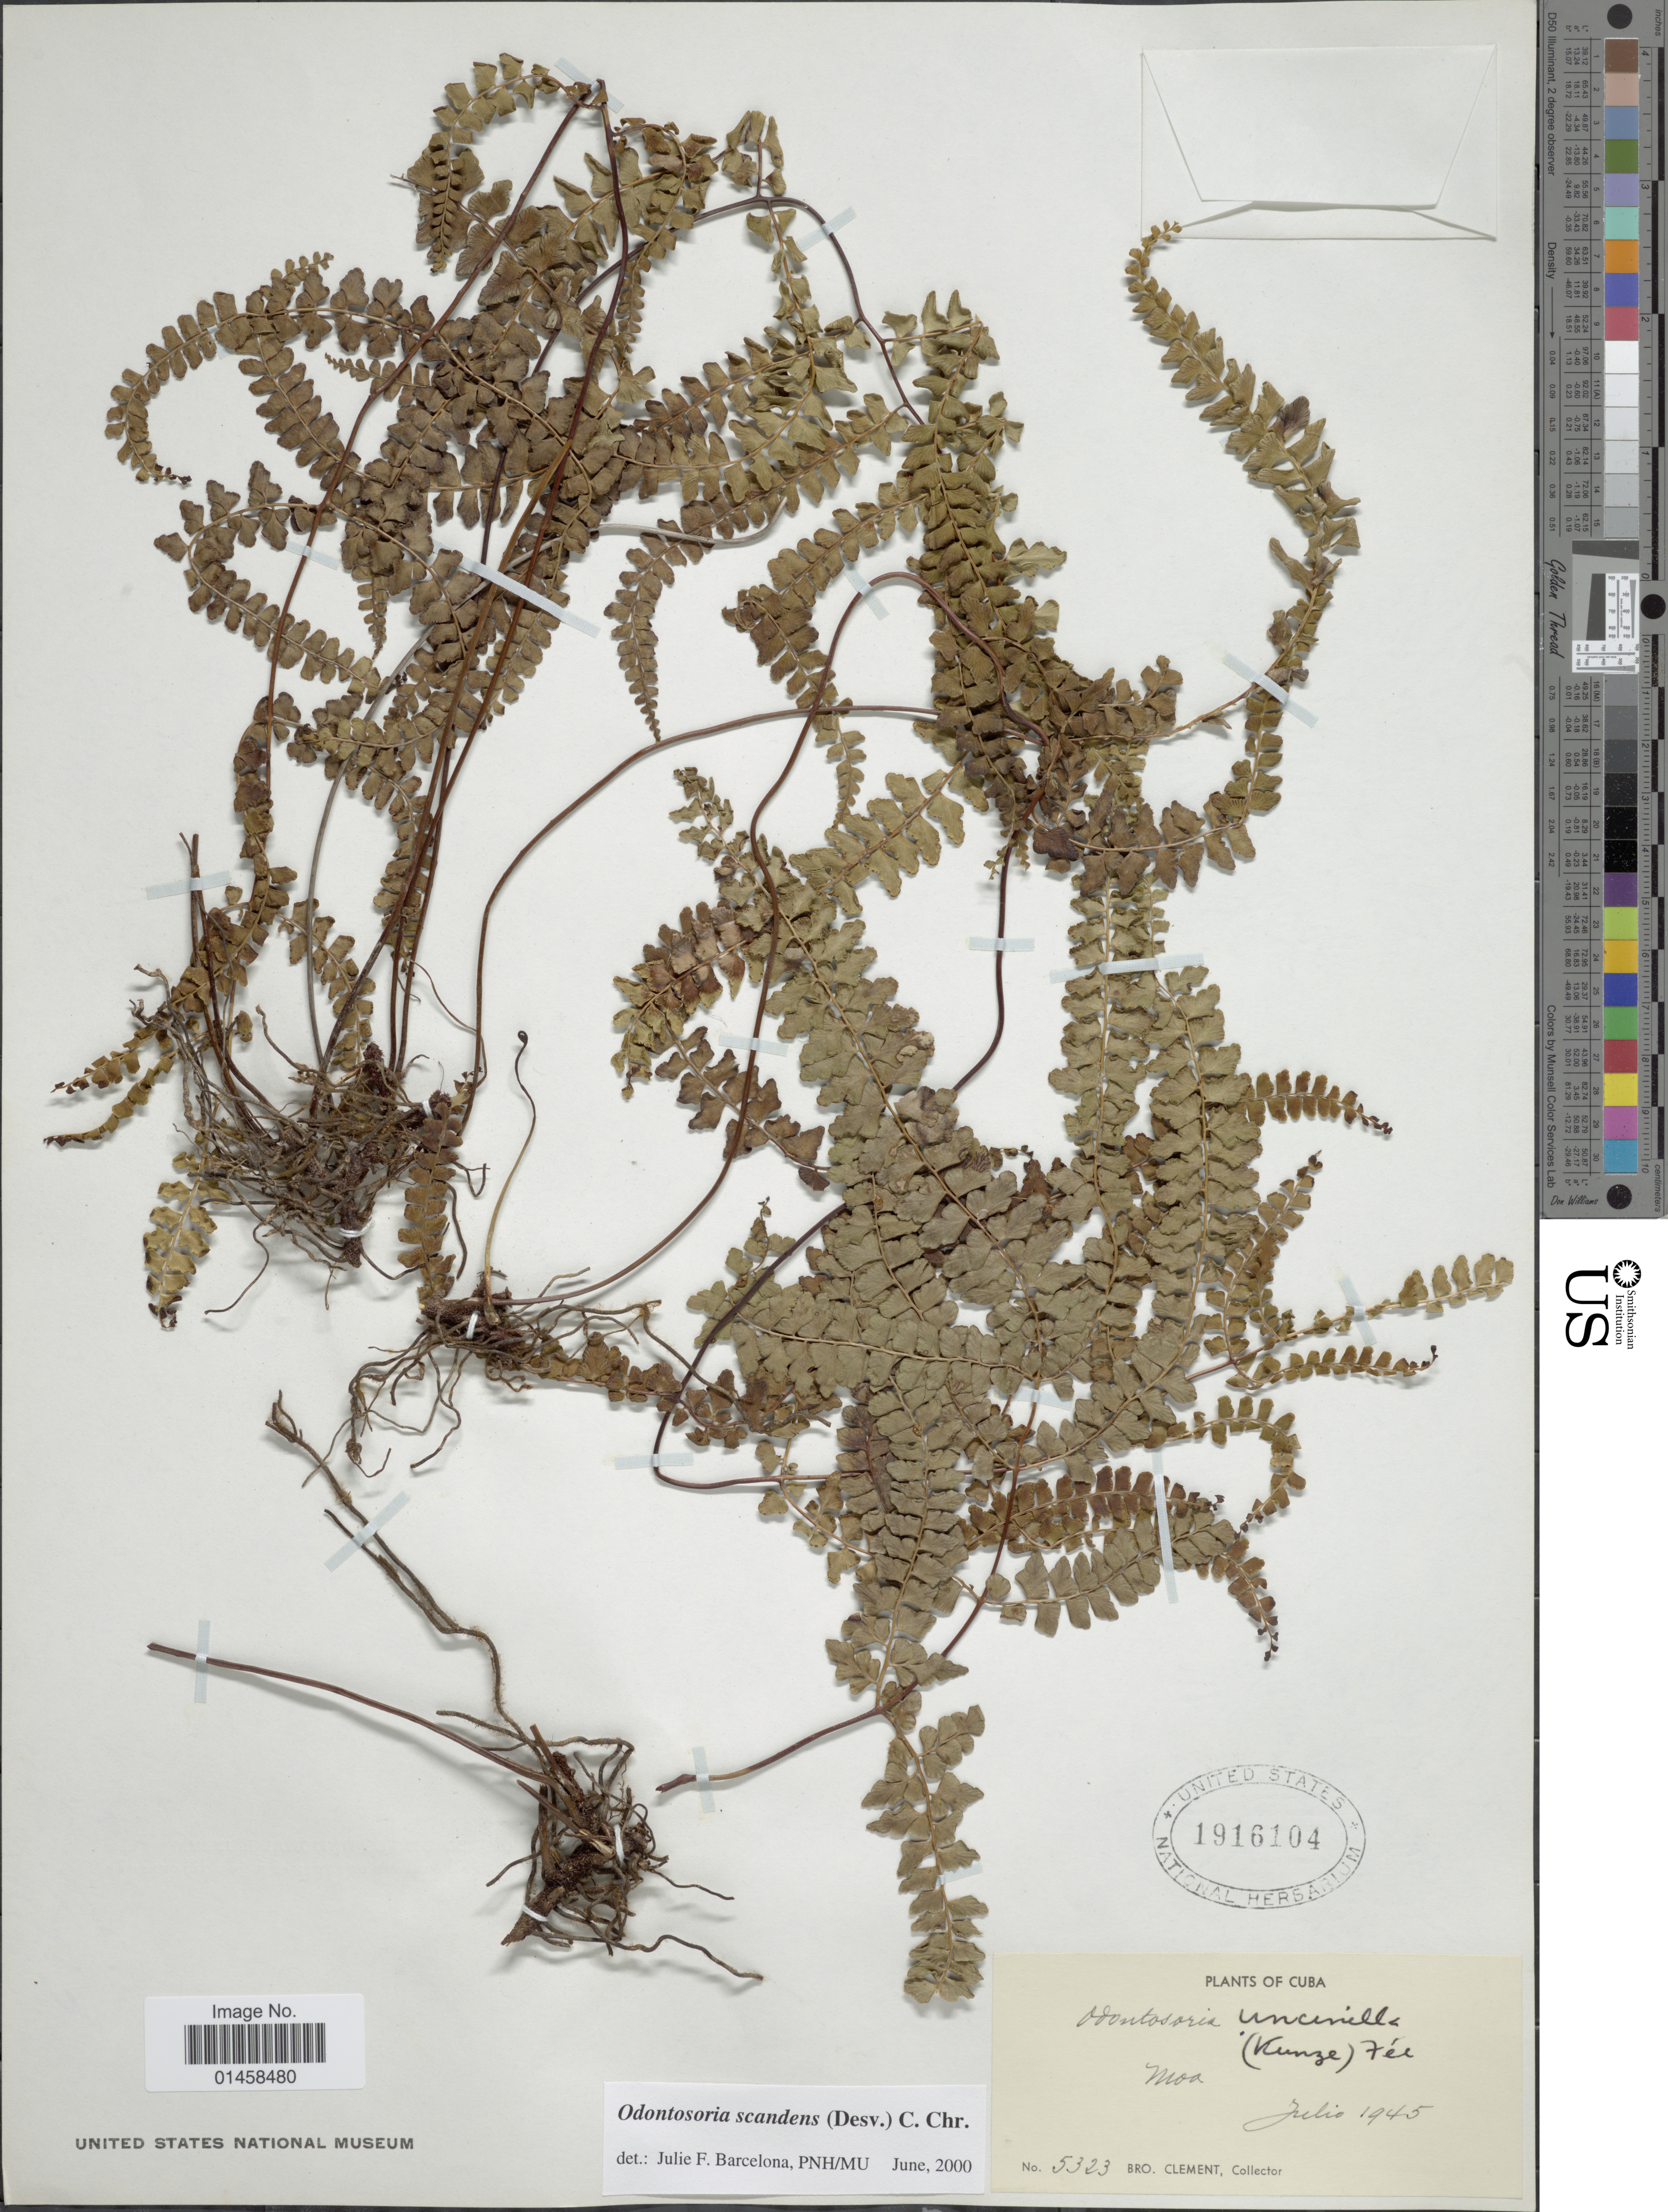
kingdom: Plantae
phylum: Tracheophyta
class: Polypodiopsida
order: Polypodiales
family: Lindsaeaceae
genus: Odontosoria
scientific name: Odontosoria scandens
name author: (Desv.) C. Chr.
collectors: B. Clement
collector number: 5323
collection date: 1945-07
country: Cuba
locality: Moa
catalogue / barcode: US 1916104